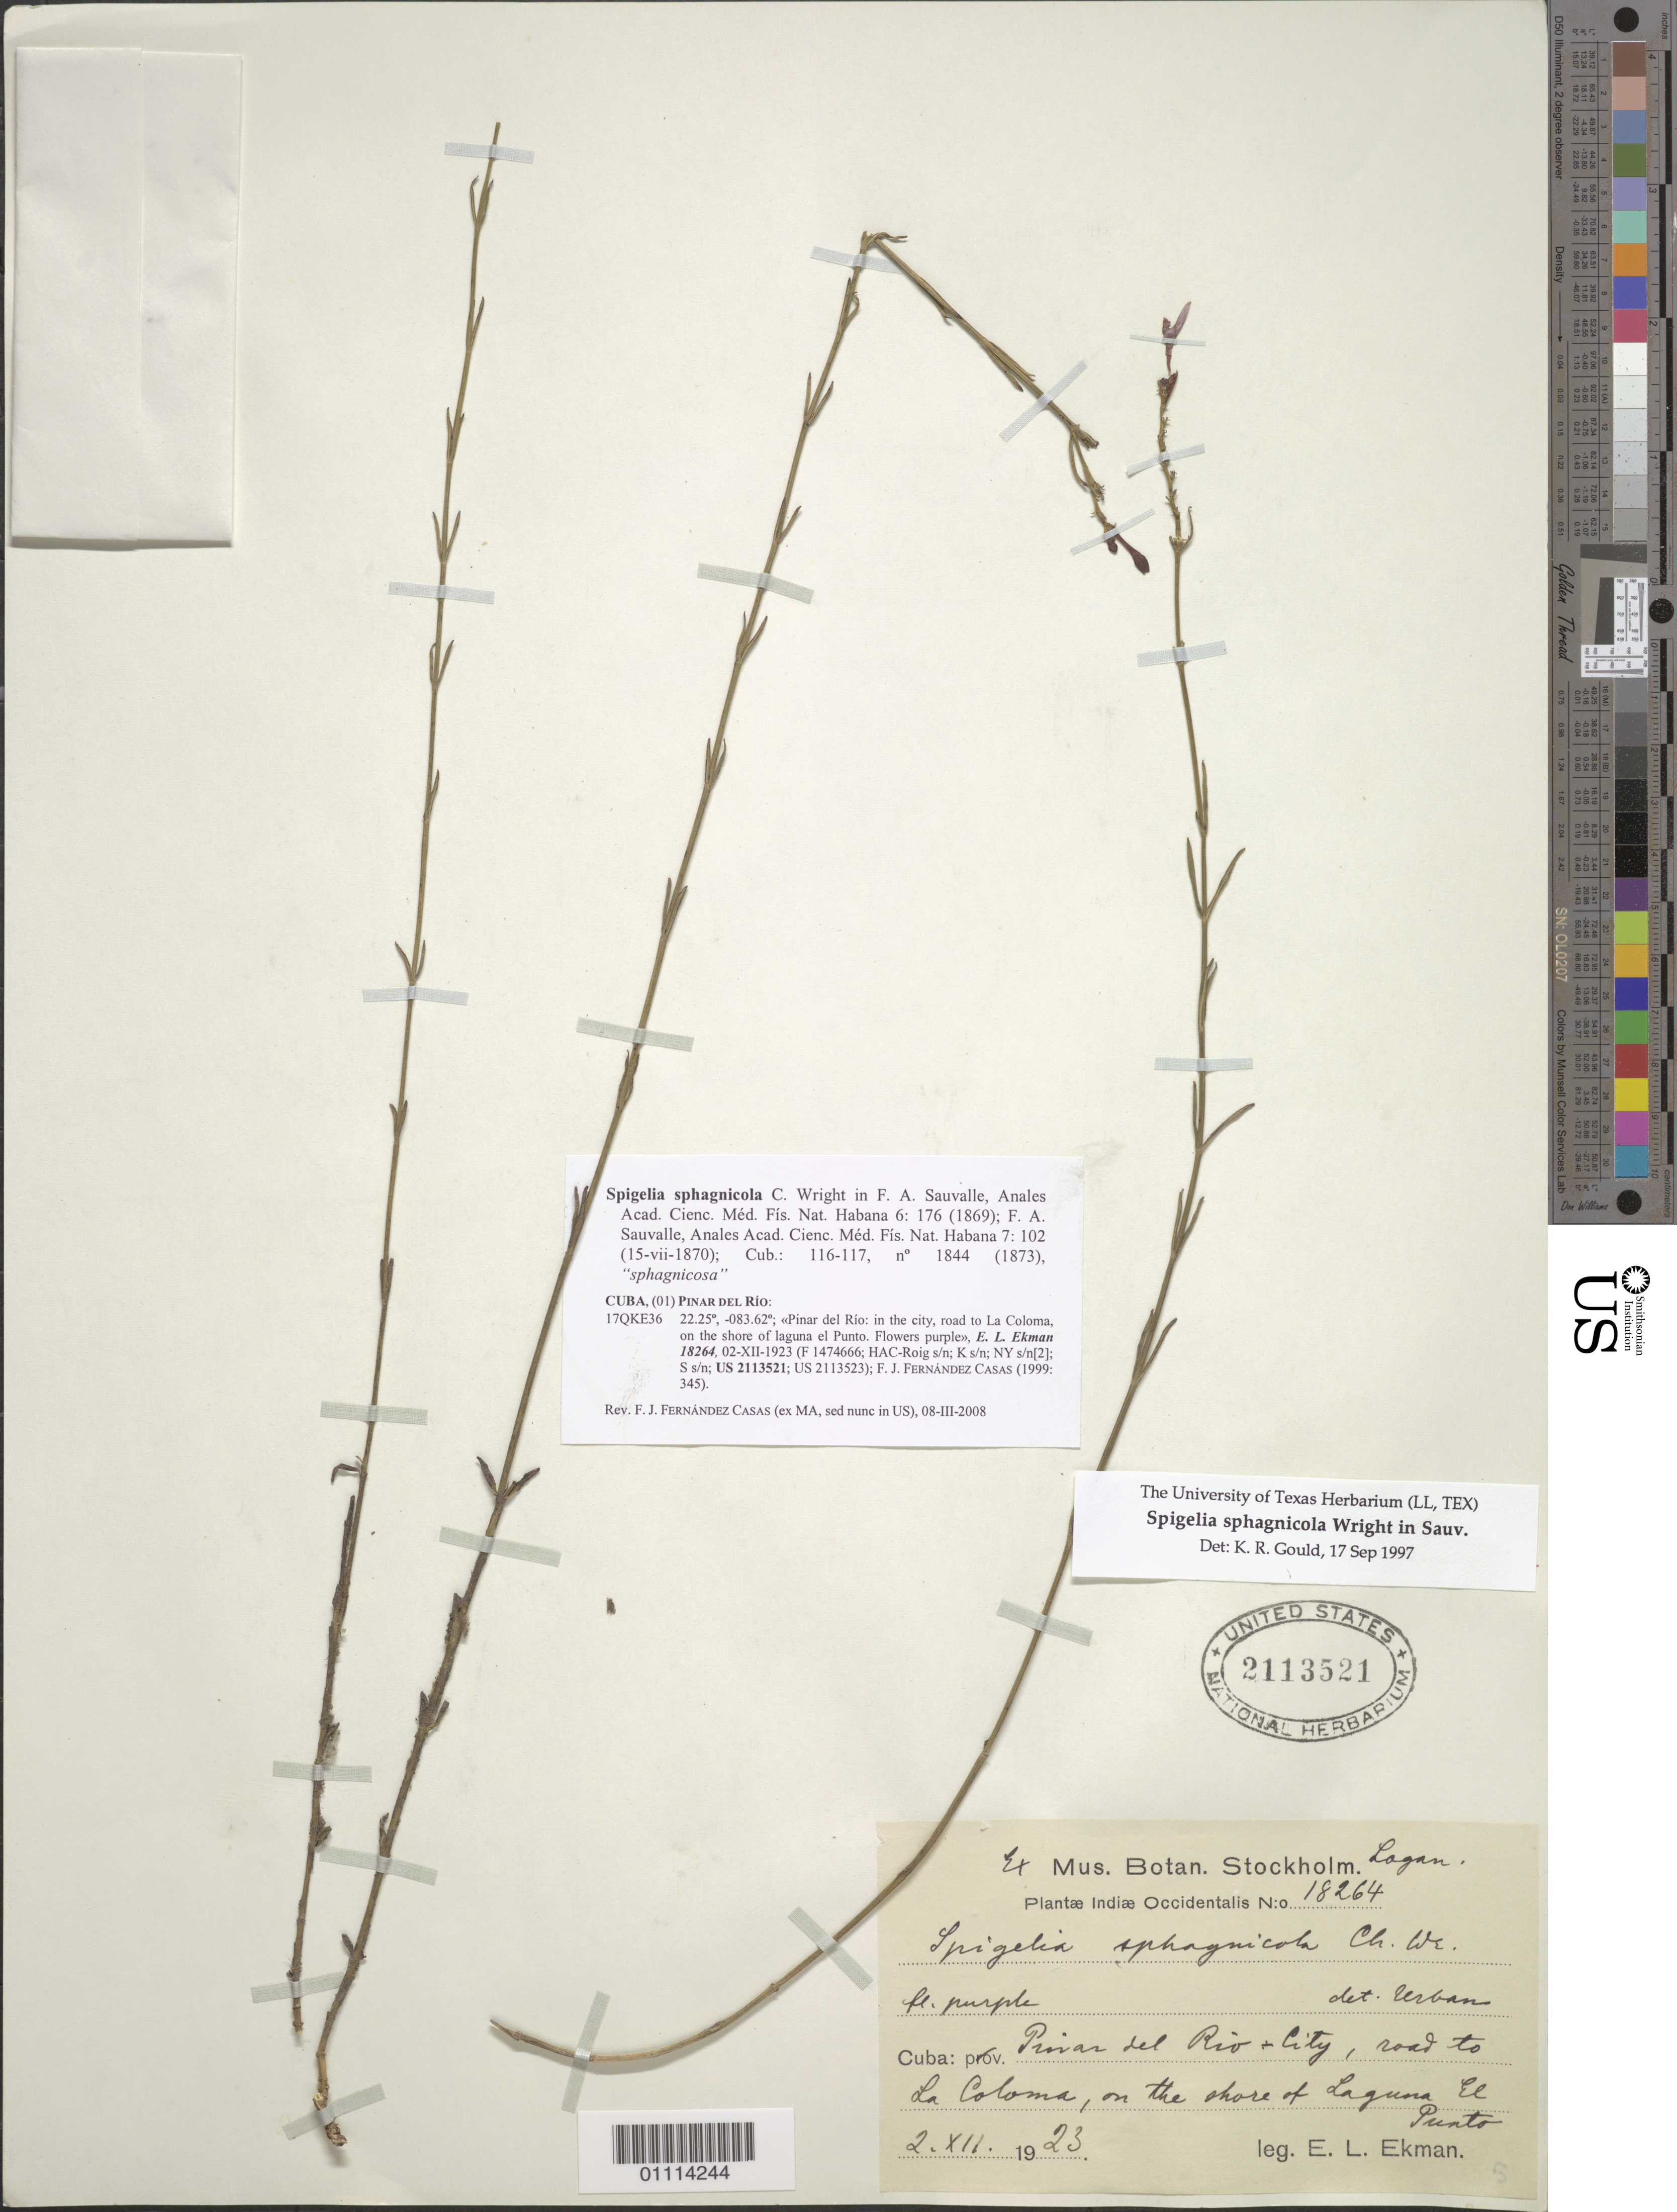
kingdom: Plantae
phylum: Tracheophyta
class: Magnoliopsida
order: Gentianales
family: Loganiaceae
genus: Spigelia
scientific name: Spigelia sphagnicola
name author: C. Wright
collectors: E. L. Ekman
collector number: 18264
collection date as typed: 02 Dec 1923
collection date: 1923-12-02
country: Cuba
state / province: Pinar del Rio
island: Cuba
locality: Pinar del Rio-City, road to La Coloma, on the shore of Laguna El Punto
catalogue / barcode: US 2113521